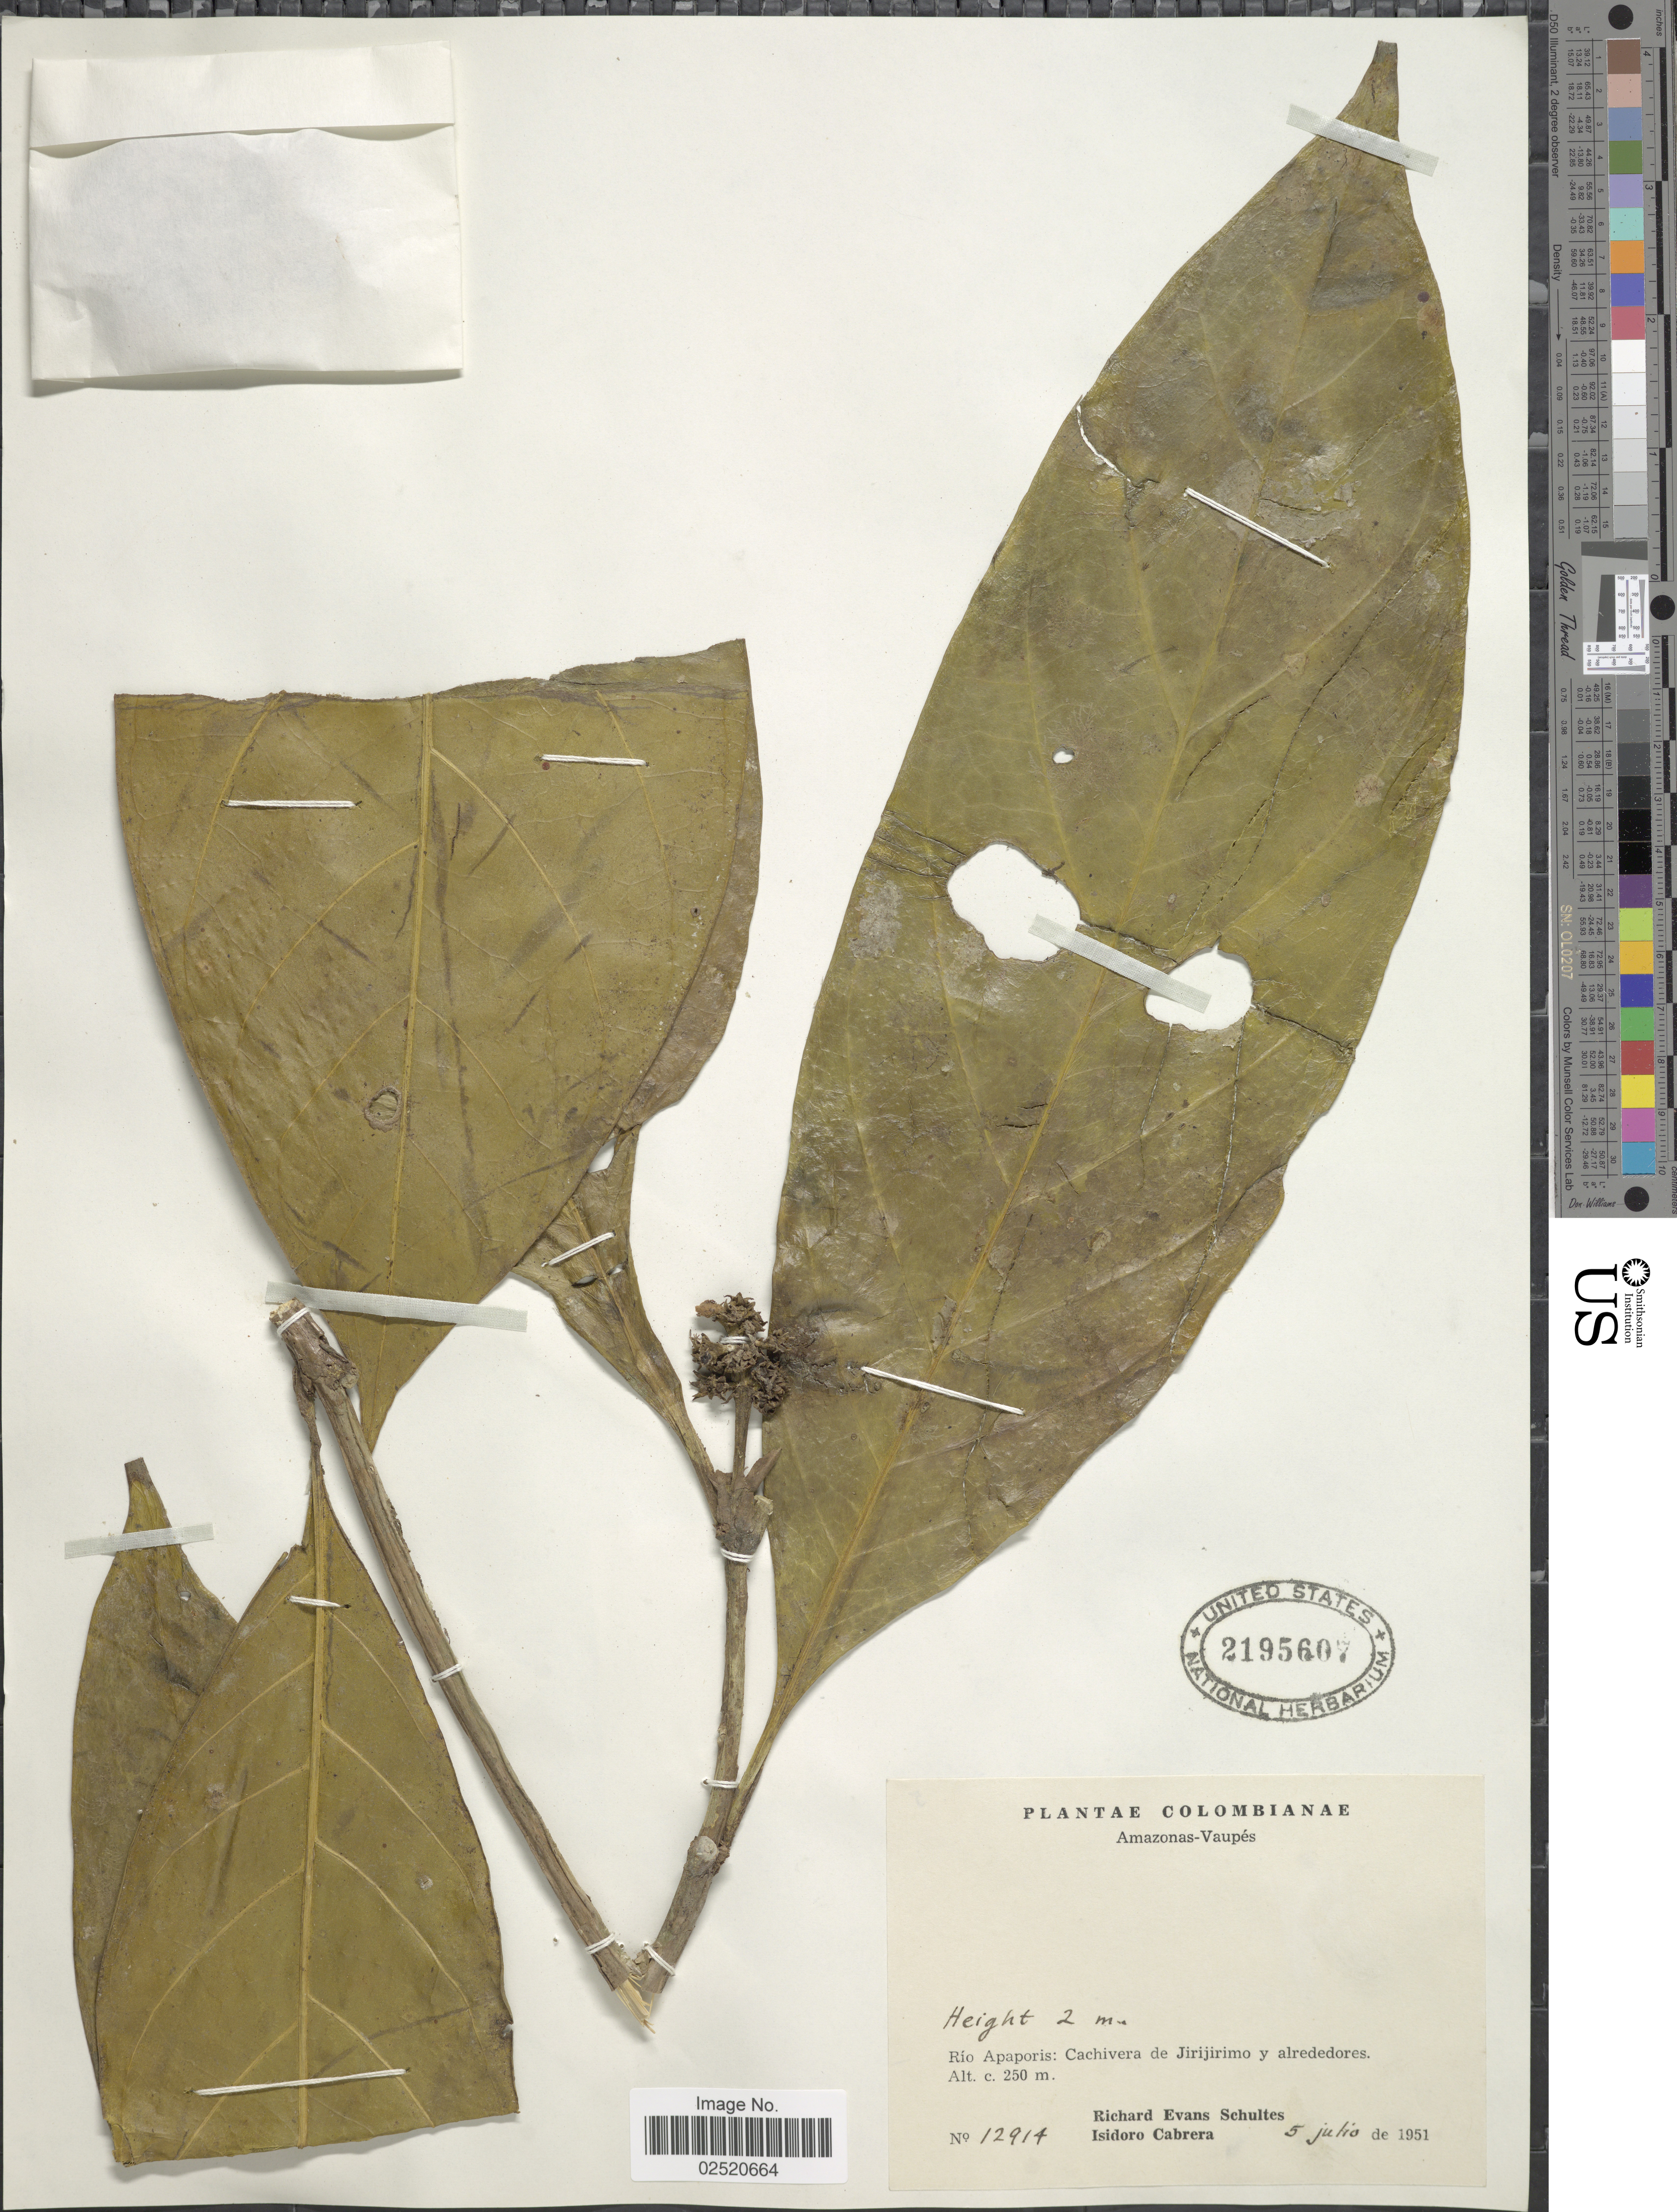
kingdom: Plantae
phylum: Tracheophyta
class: Magnoliopsida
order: Gentianales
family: Rubiaceae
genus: Psychotria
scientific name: Psychotria sp.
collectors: R. E. Schultes & I. Cabrera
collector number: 12914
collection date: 1951-07-05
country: Colombia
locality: Amazonas-Vaupés. Río Apaporis: Cachivera de Jirijirimo y alrededores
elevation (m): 250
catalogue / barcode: US 2195607